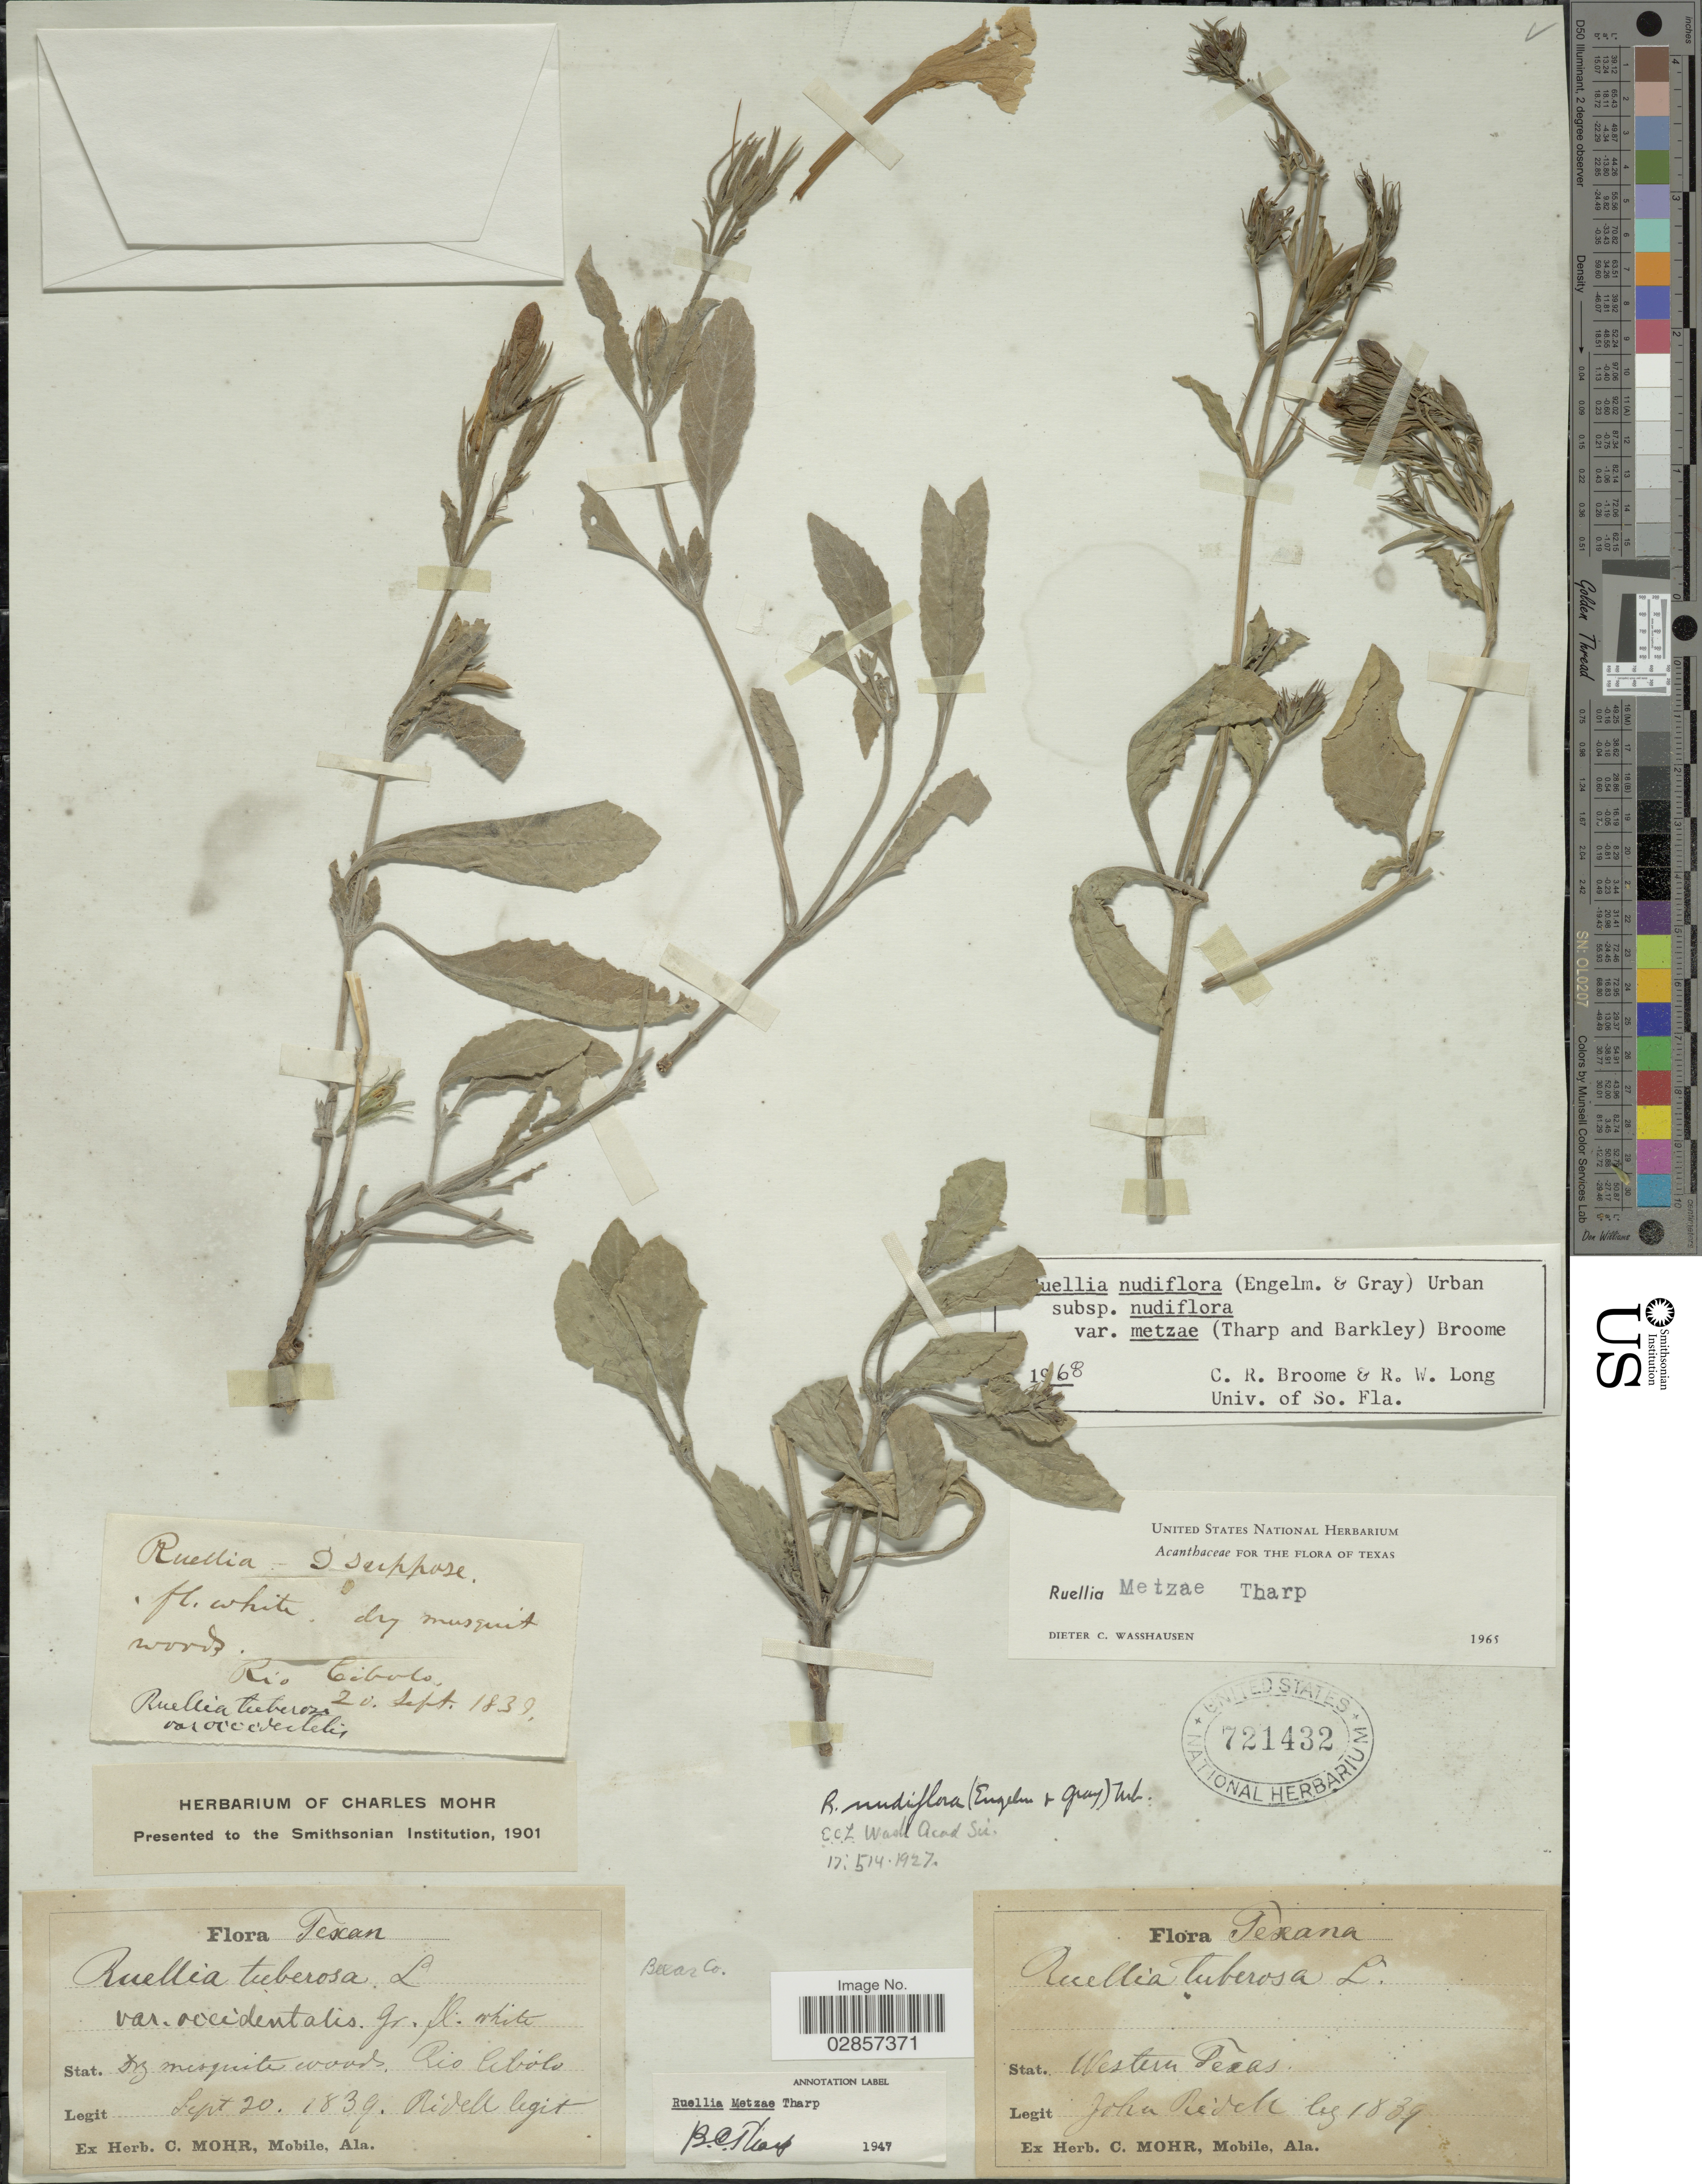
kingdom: Plantae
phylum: Tracheophyta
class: Magnoliopsida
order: Lamiales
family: Acanthaceae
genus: Ruellia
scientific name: Ruellia metziae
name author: Tharp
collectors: J. Ridell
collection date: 1839-09-20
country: United States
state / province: Texas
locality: Bexar Co, Western Texas, Rio Cibolo.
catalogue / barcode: US 721432